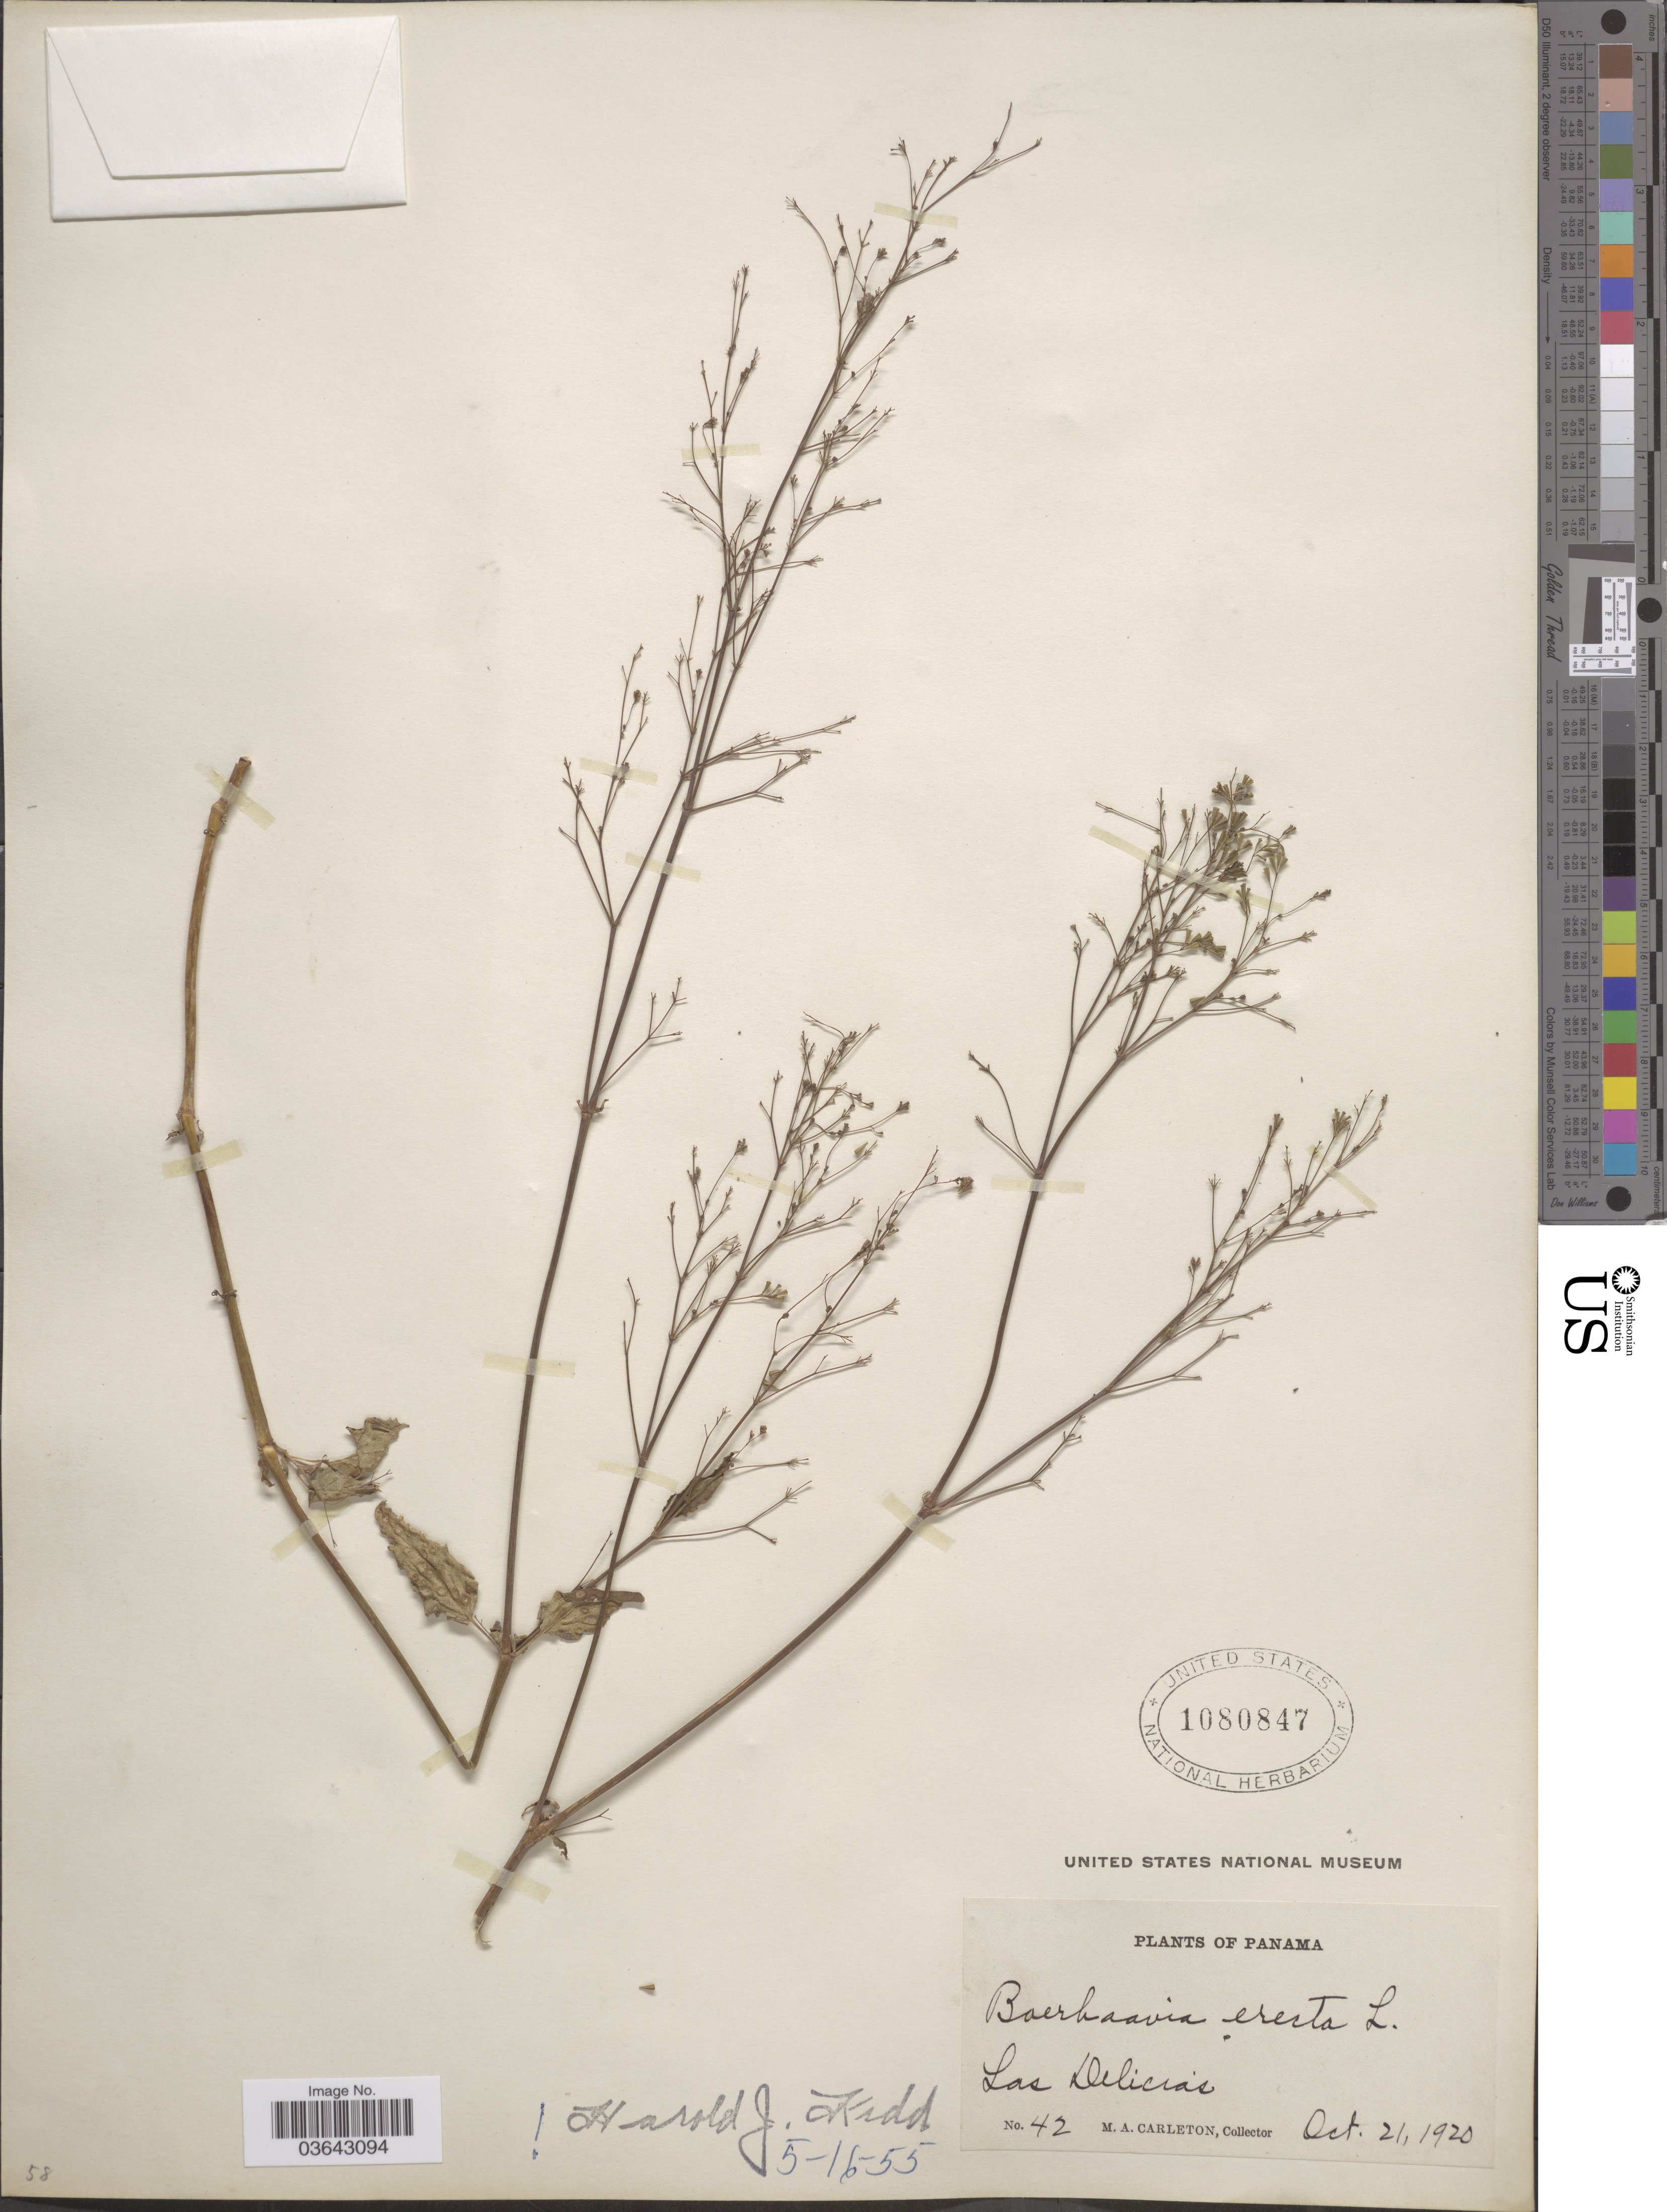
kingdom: Plantae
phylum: Tracheophyta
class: Magnoliopsida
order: Caryophyllales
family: Nyctaginaceae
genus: Boerhavia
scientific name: Boerhavia erecta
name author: L.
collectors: M. A. Carleton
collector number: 42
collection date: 1920-10-21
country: Panama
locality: Las Delicias.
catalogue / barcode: US 1080847